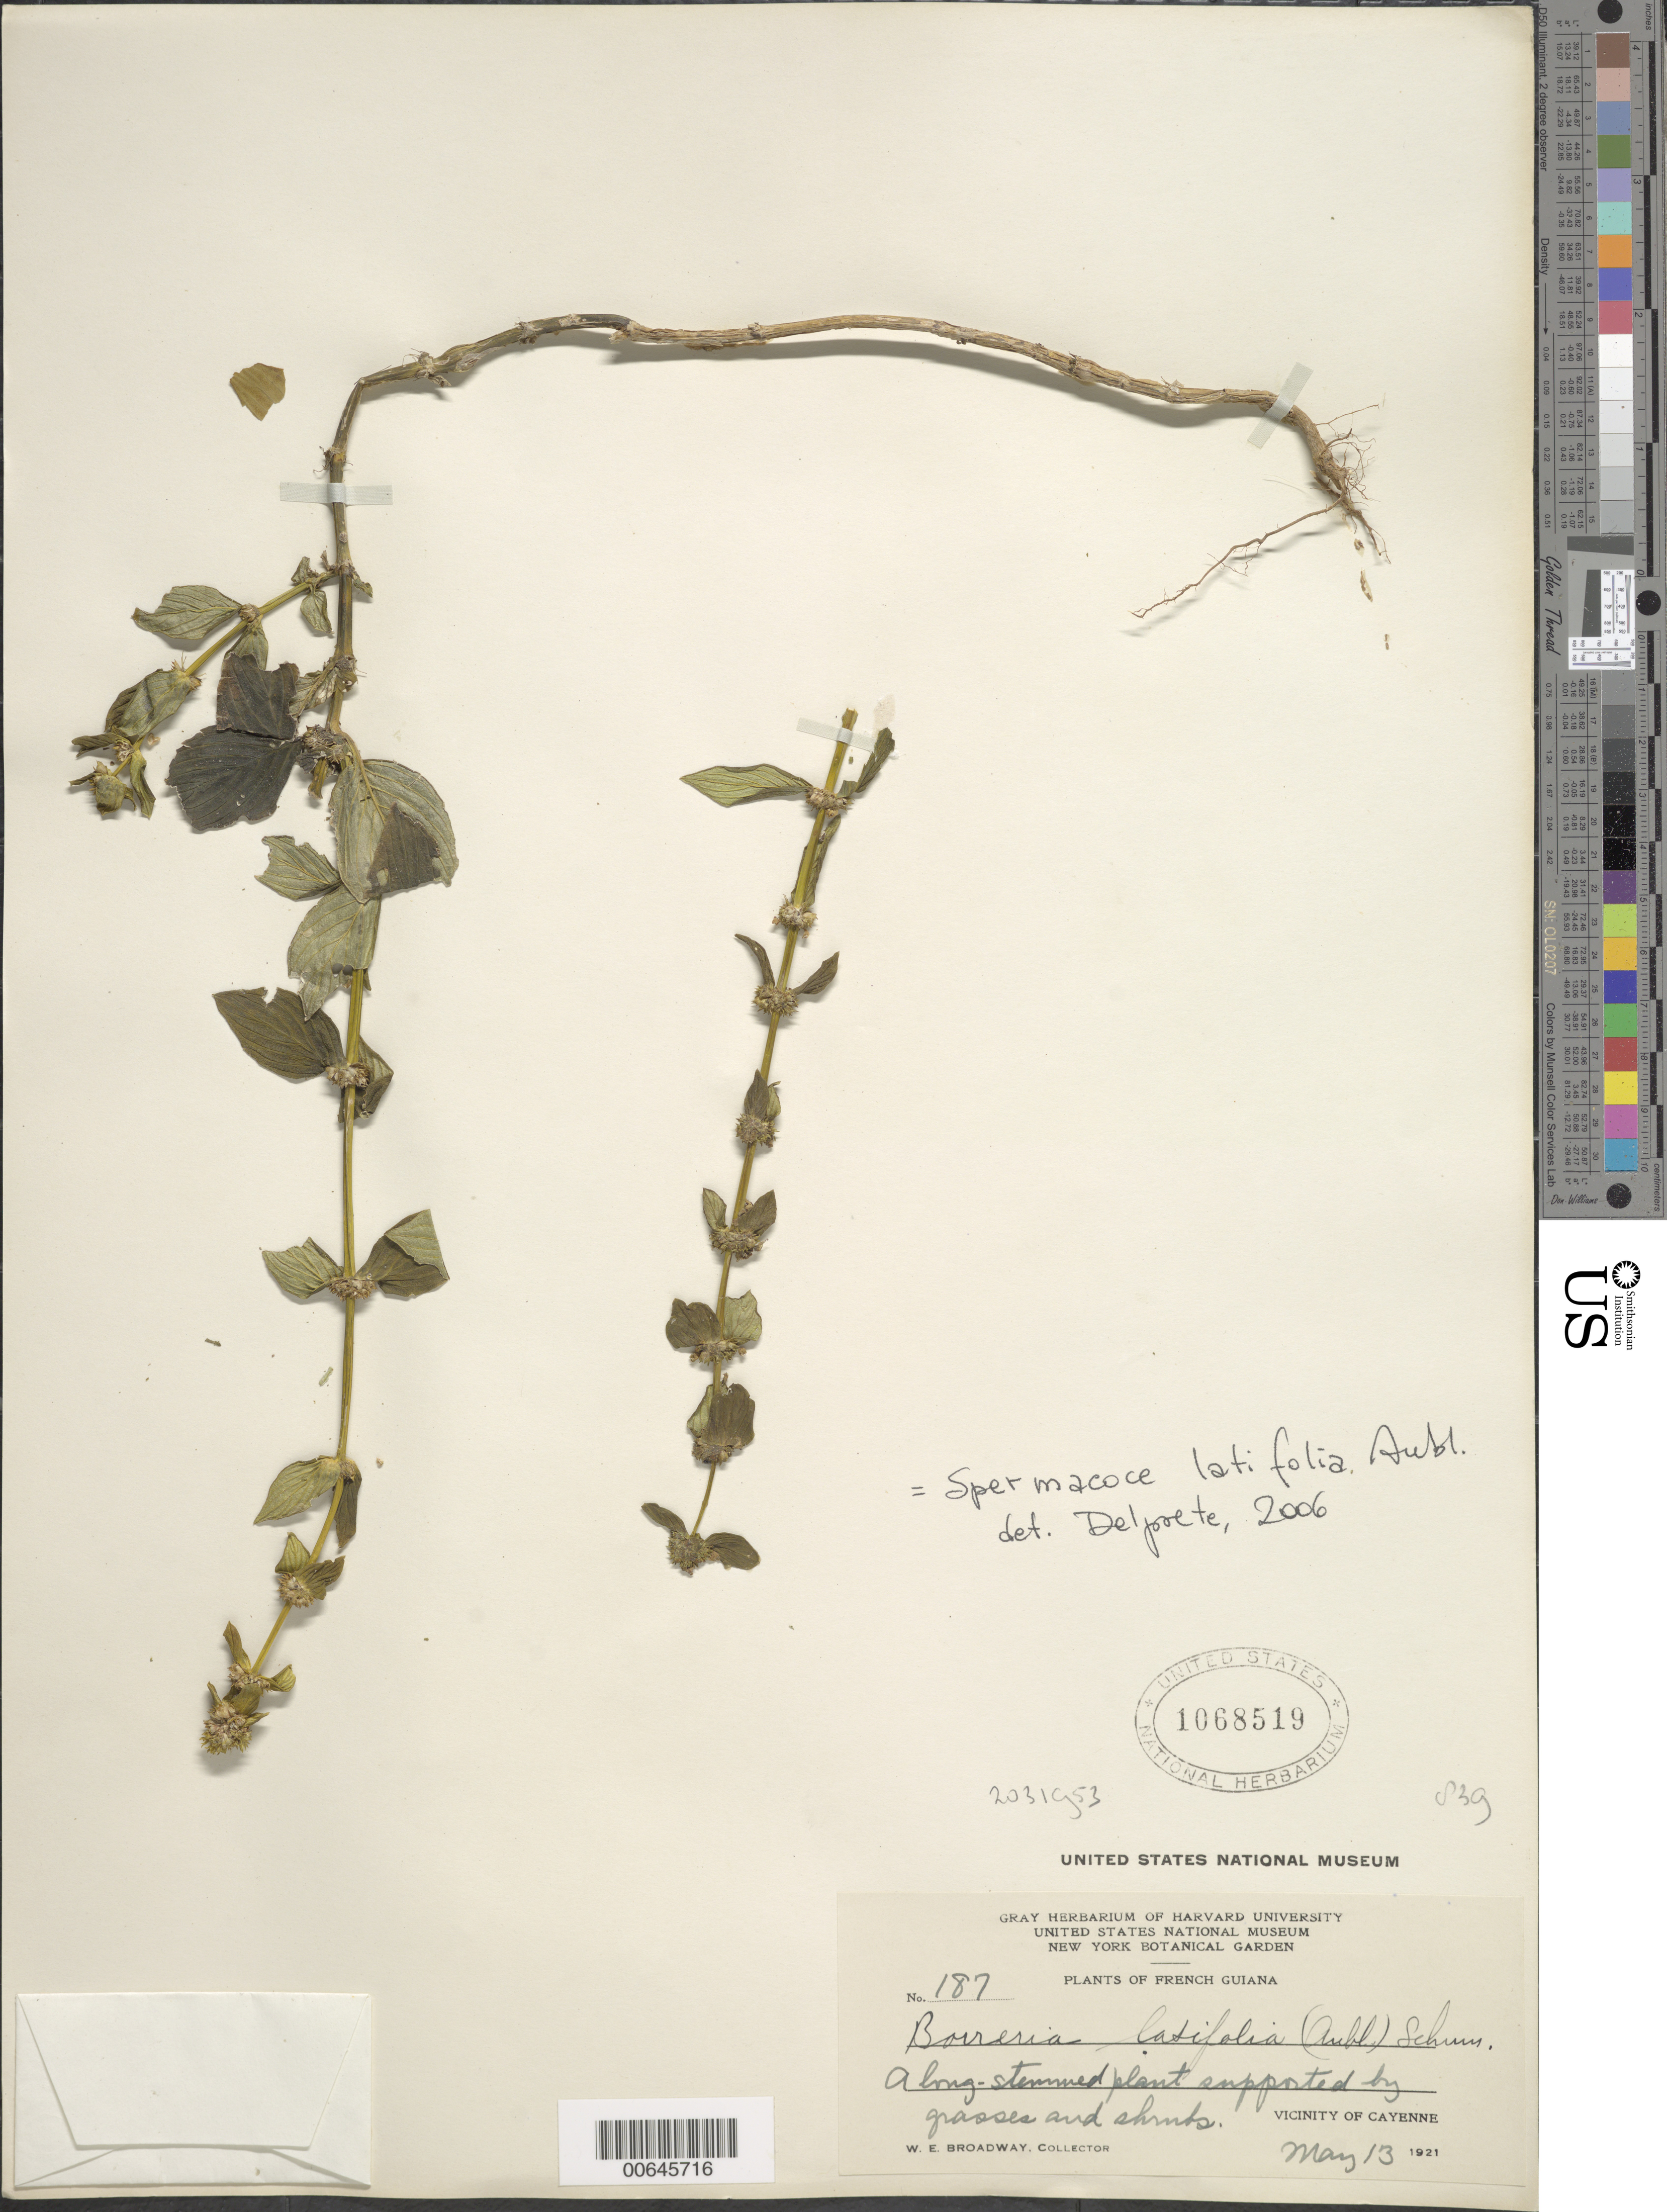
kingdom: Plantae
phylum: Tracheophyta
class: Magnoliopsida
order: Gentianales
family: Rubiaceae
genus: Spermacoce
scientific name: Spermacoce latifolia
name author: Aubl.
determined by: Delprete, P. G., Herb. de Guyane Cay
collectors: W. E. Broadway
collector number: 187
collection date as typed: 13-May-13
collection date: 1913-05-13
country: French Guiana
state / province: Cayenne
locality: Cayenne, vic.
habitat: Supported by grasses and shrubs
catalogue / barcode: US 1068519